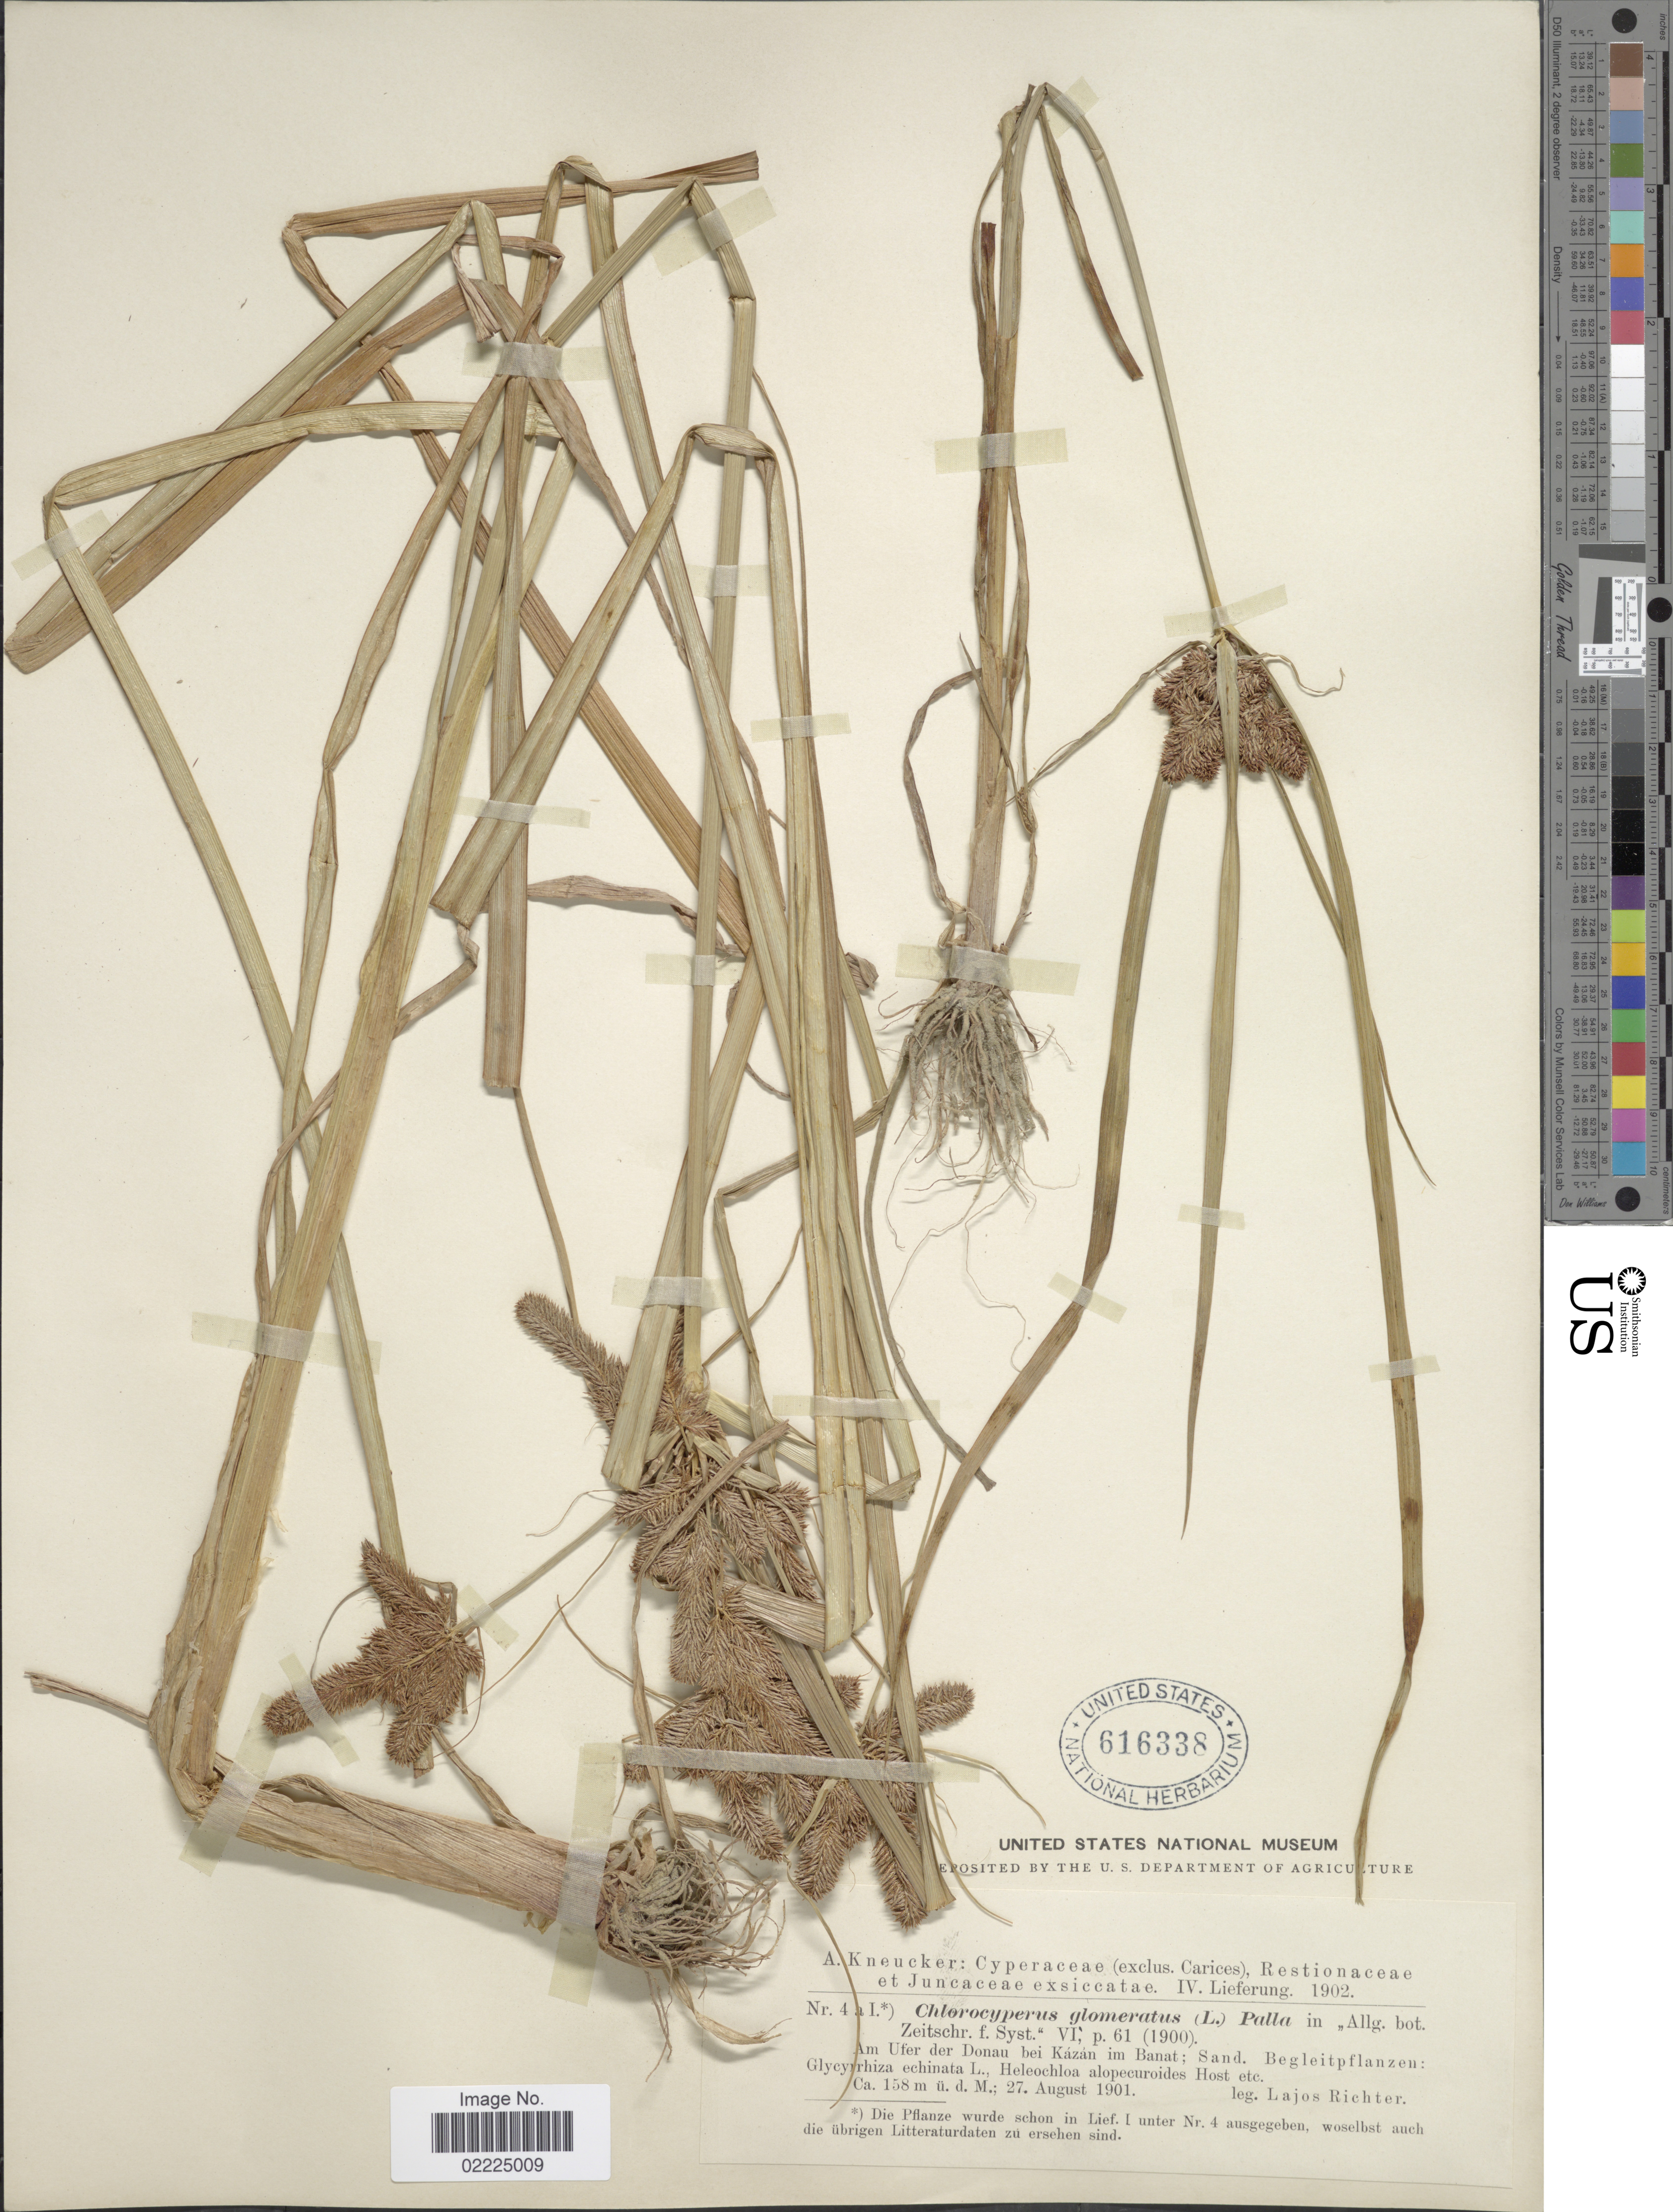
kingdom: Plantae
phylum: Tracheophyta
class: Liliopsida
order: Poales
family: Cyperaceae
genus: Cyperus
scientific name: Cyperus glomeratus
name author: L.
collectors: R. Lajos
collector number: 4 a I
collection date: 1901-08-27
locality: Am Ufer der Donau bei Kázán im Banat; Sand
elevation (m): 158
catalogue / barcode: US 616338